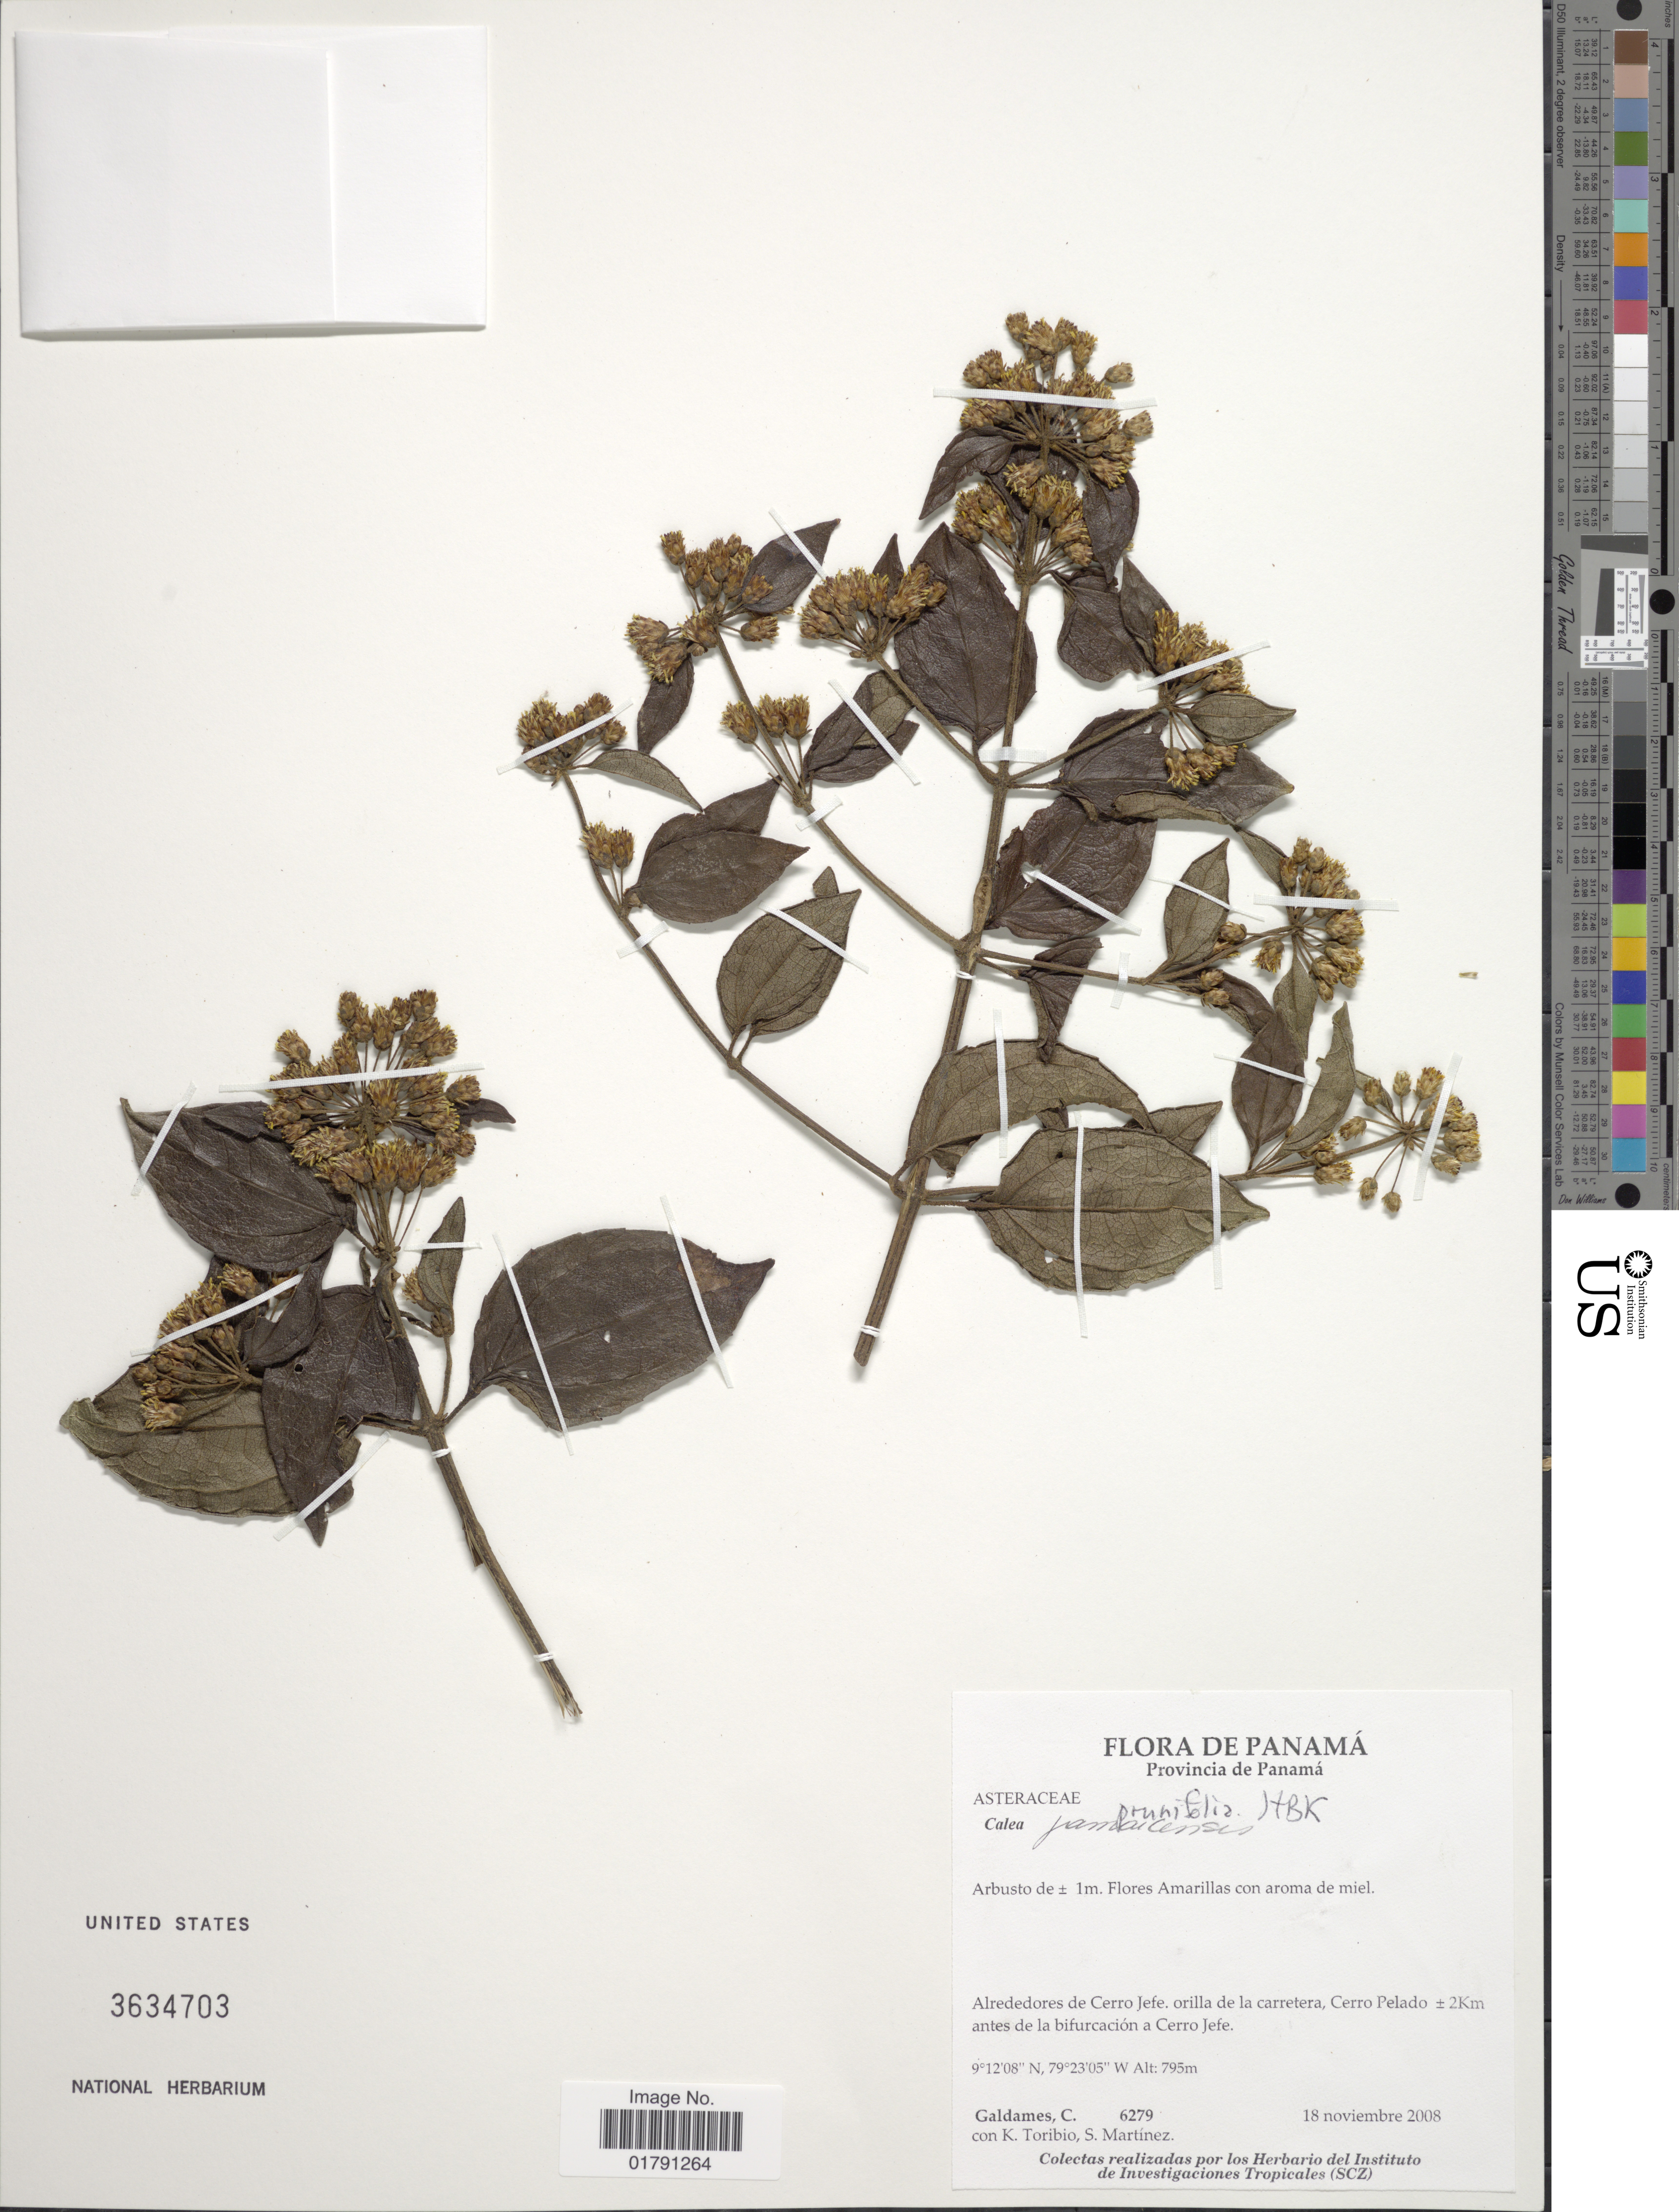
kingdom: Plantae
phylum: Tracheophyta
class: Magnoliopsida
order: Asterales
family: Asteraceae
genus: Calea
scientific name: Calea prunifolia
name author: Kunth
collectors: C. Galdames, K. Toribio & S. Martinez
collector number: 6279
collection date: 2008-11-18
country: Panama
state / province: Panamá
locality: Alrededores de Cerro Jefe, orilla de a carretera, Cerro Pelado ± 2 km antes de la bifurcacion a Cerro Jefe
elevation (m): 795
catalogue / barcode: US 3634703